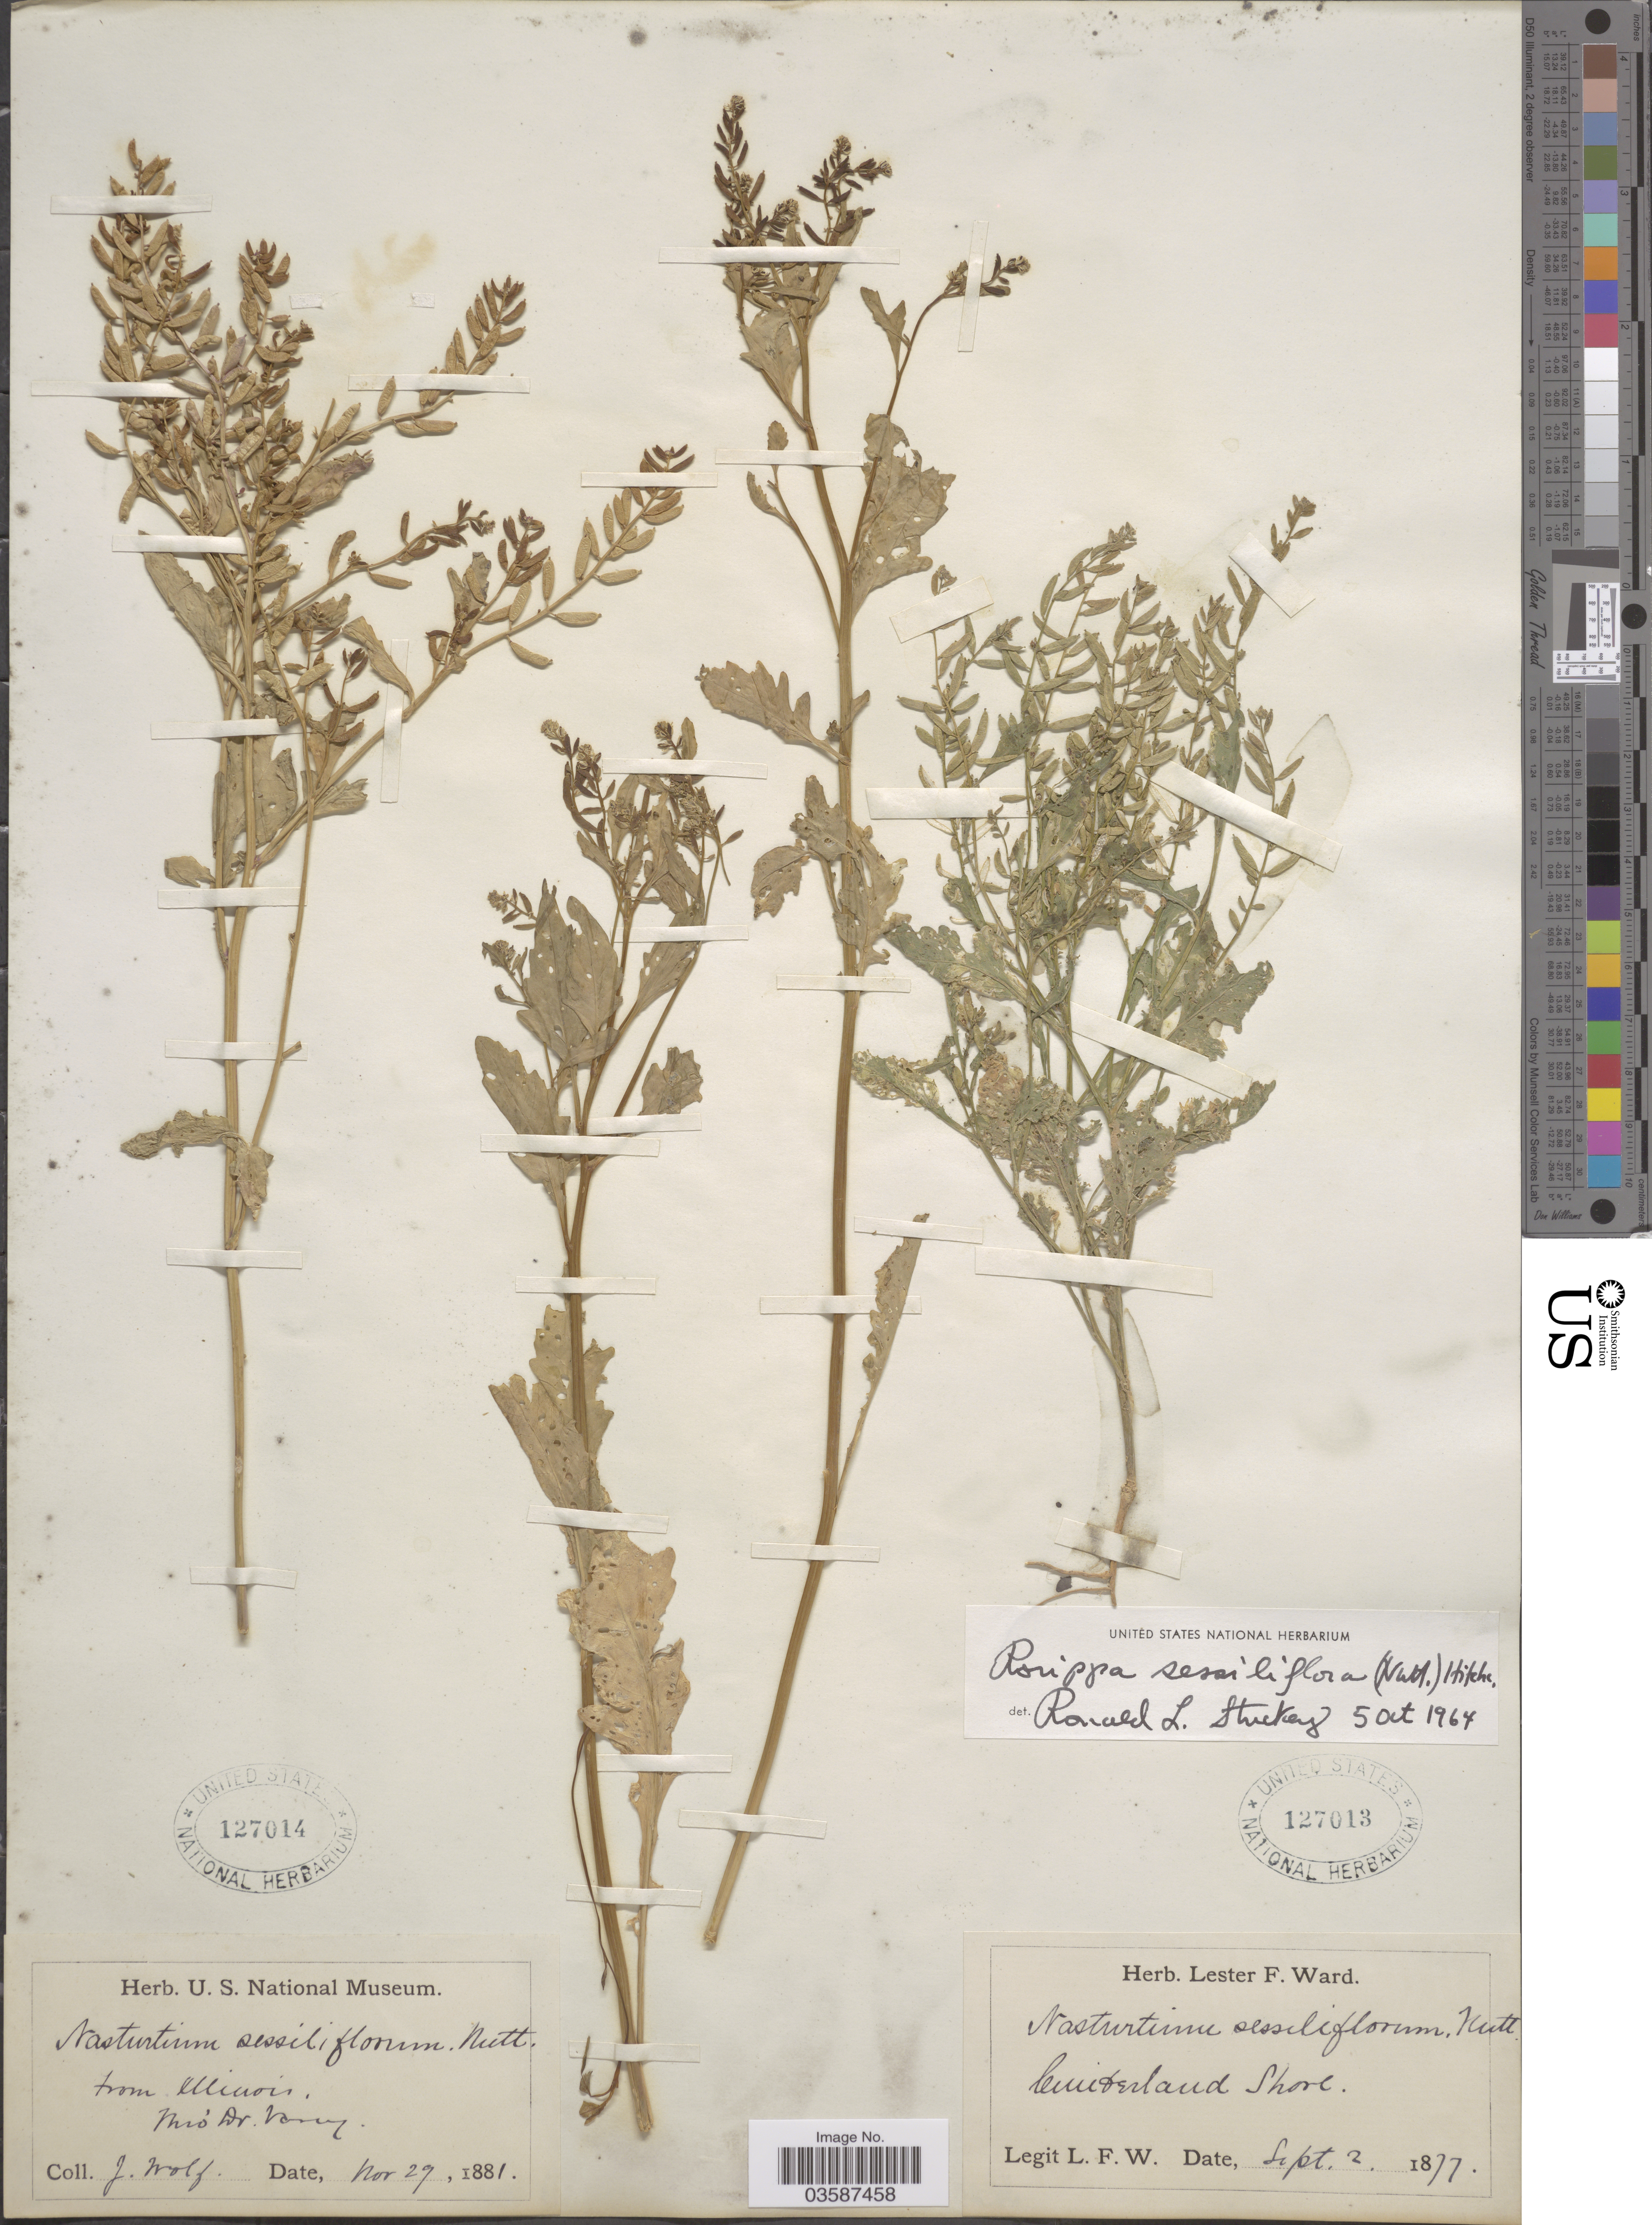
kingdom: Plantae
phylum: Tracheophyta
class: Magnoliopsida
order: Brassicales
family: Brassicaceae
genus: Rorippa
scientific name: Rorippa sessiliflora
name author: (Nutt.) Hitchc.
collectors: L. Ward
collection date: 1877-09-02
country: United States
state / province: Maryland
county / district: Allegany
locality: Cumberland Shore.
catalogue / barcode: US 127013-2